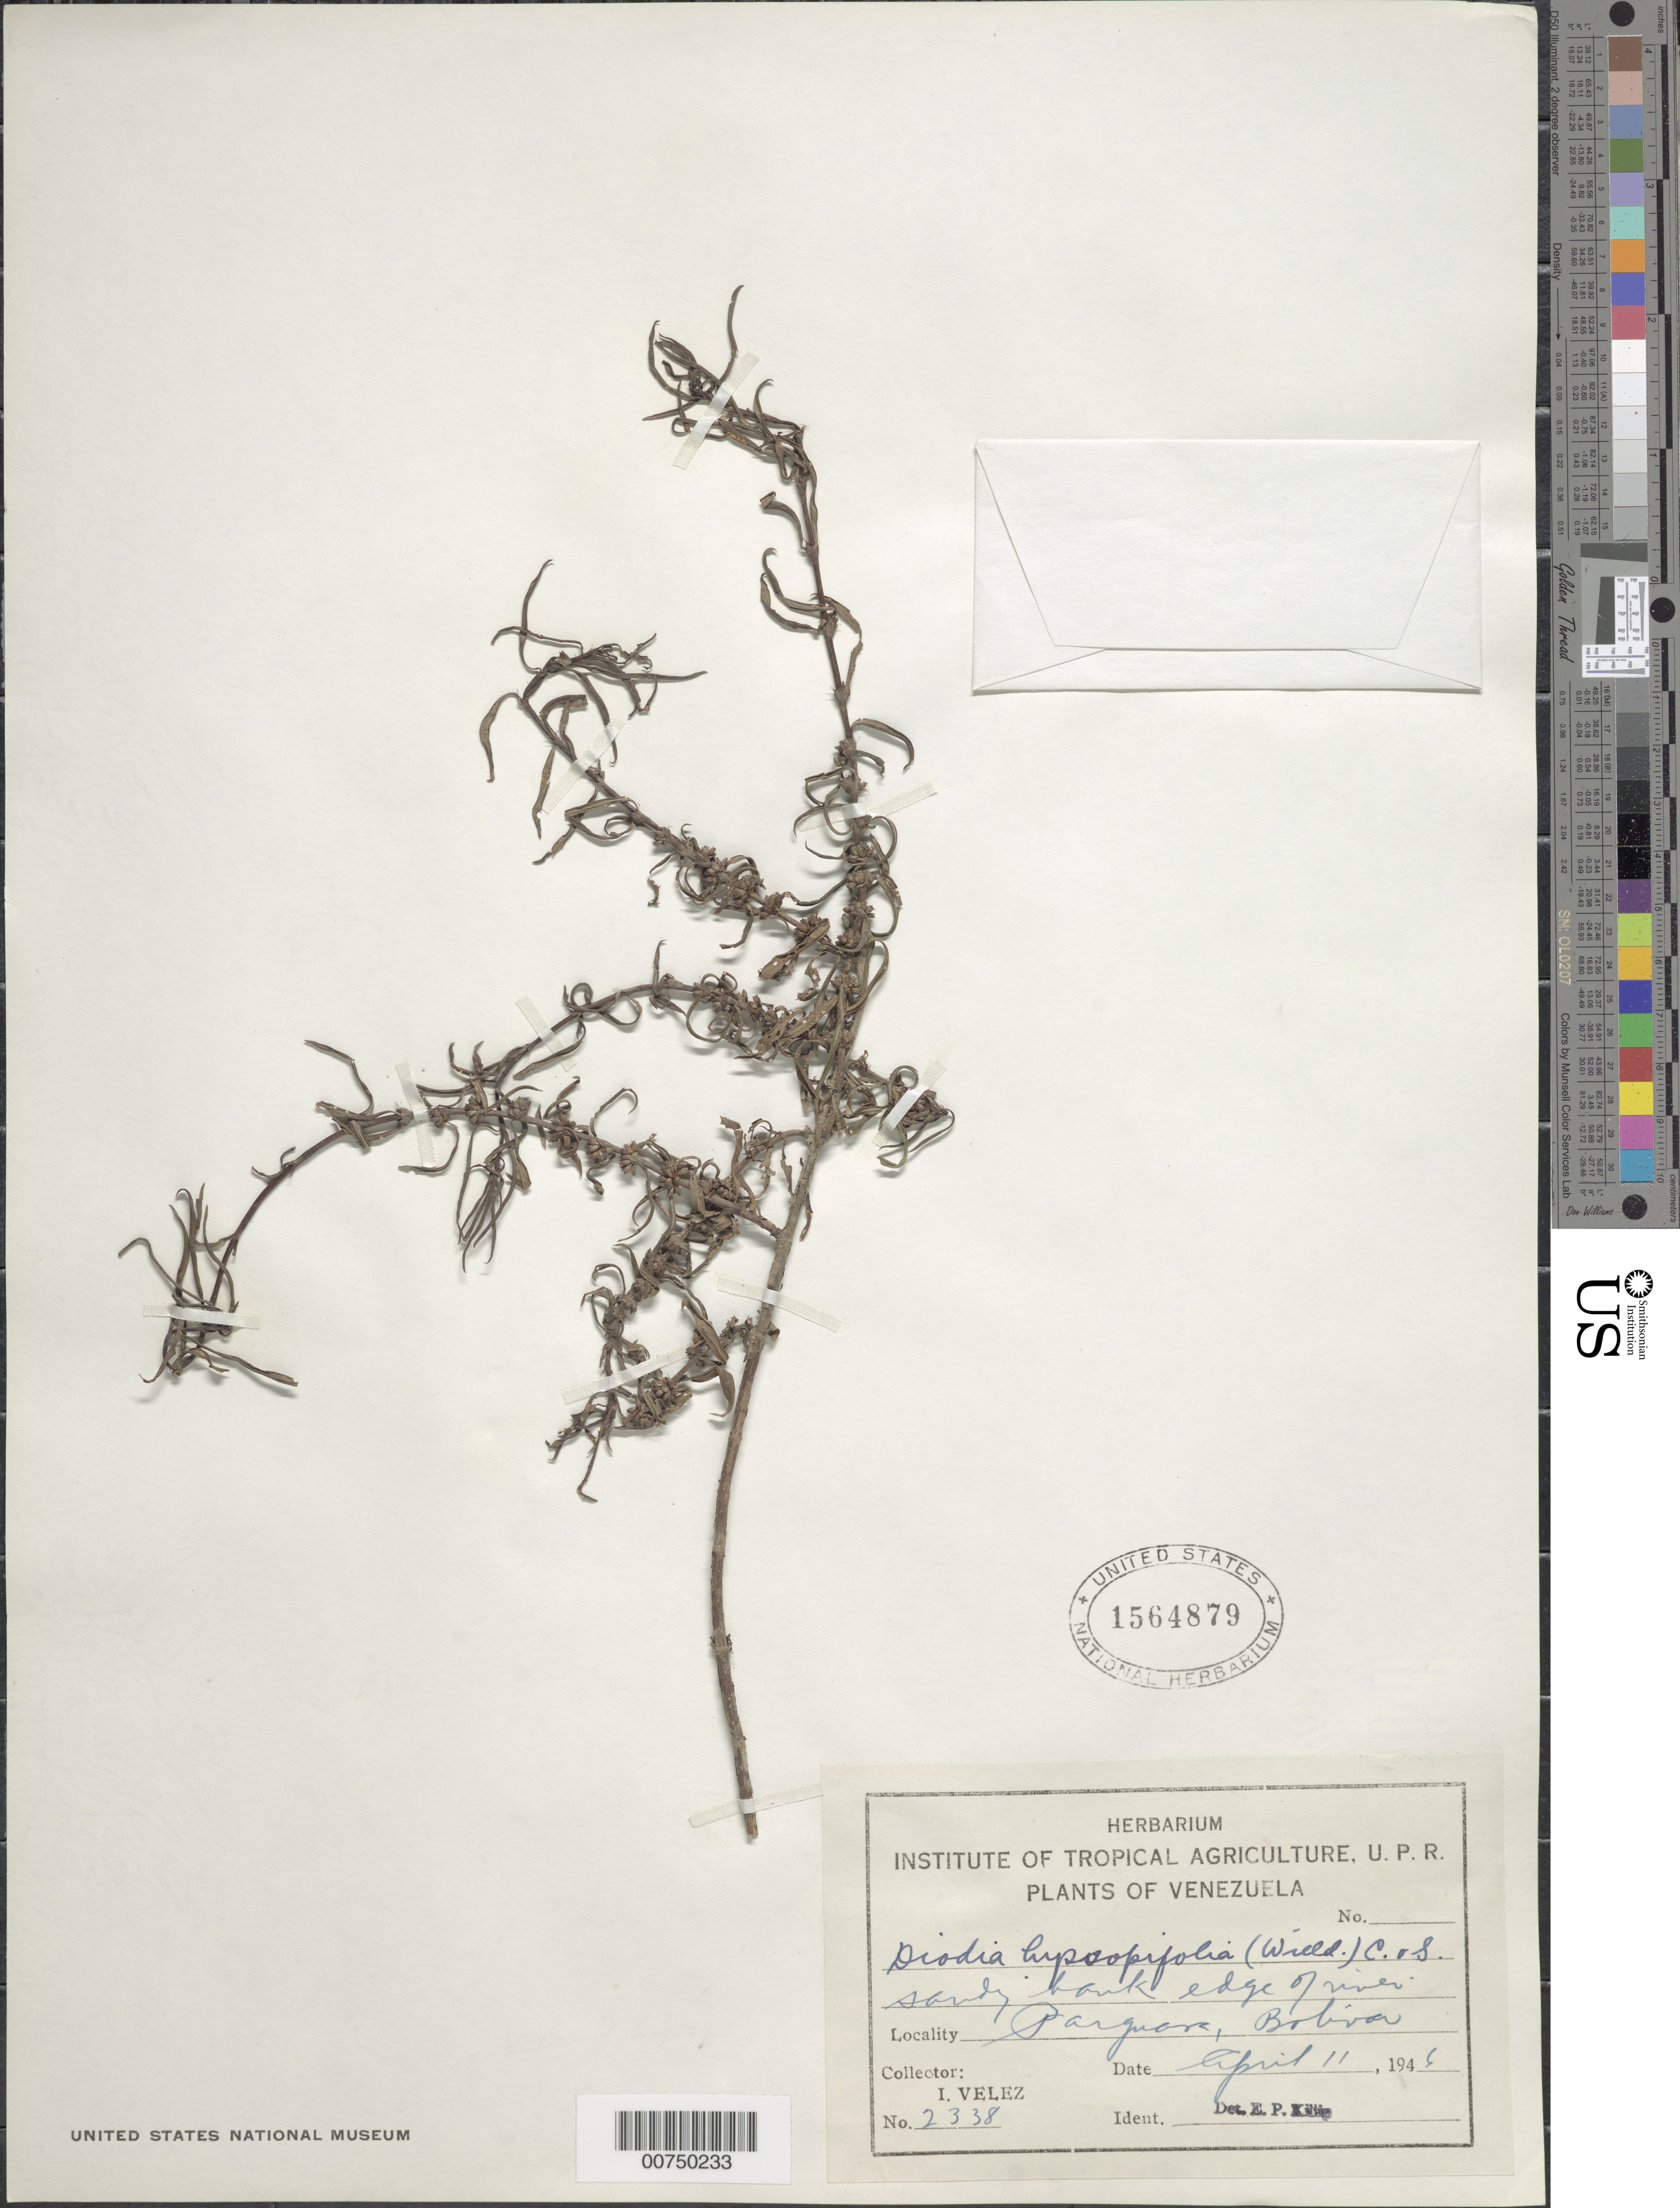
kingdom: Plantae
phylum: Tracheophyta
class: Magnoliopsida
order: Gentianales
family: Rubiaceae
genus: Diodia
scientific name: Diodia hyssopifolia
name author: (Willd. ex Roem. & Schult.) Cham. & Schltdl.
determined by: Killip, Ellsworth P.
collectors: I. Velez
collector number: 2338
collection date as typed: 11-Apr-46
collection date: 1946-04-11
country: Venezuela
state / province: Bolívar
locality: Parguasa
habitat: Sandy bank edge of river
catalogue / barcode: US 1564879